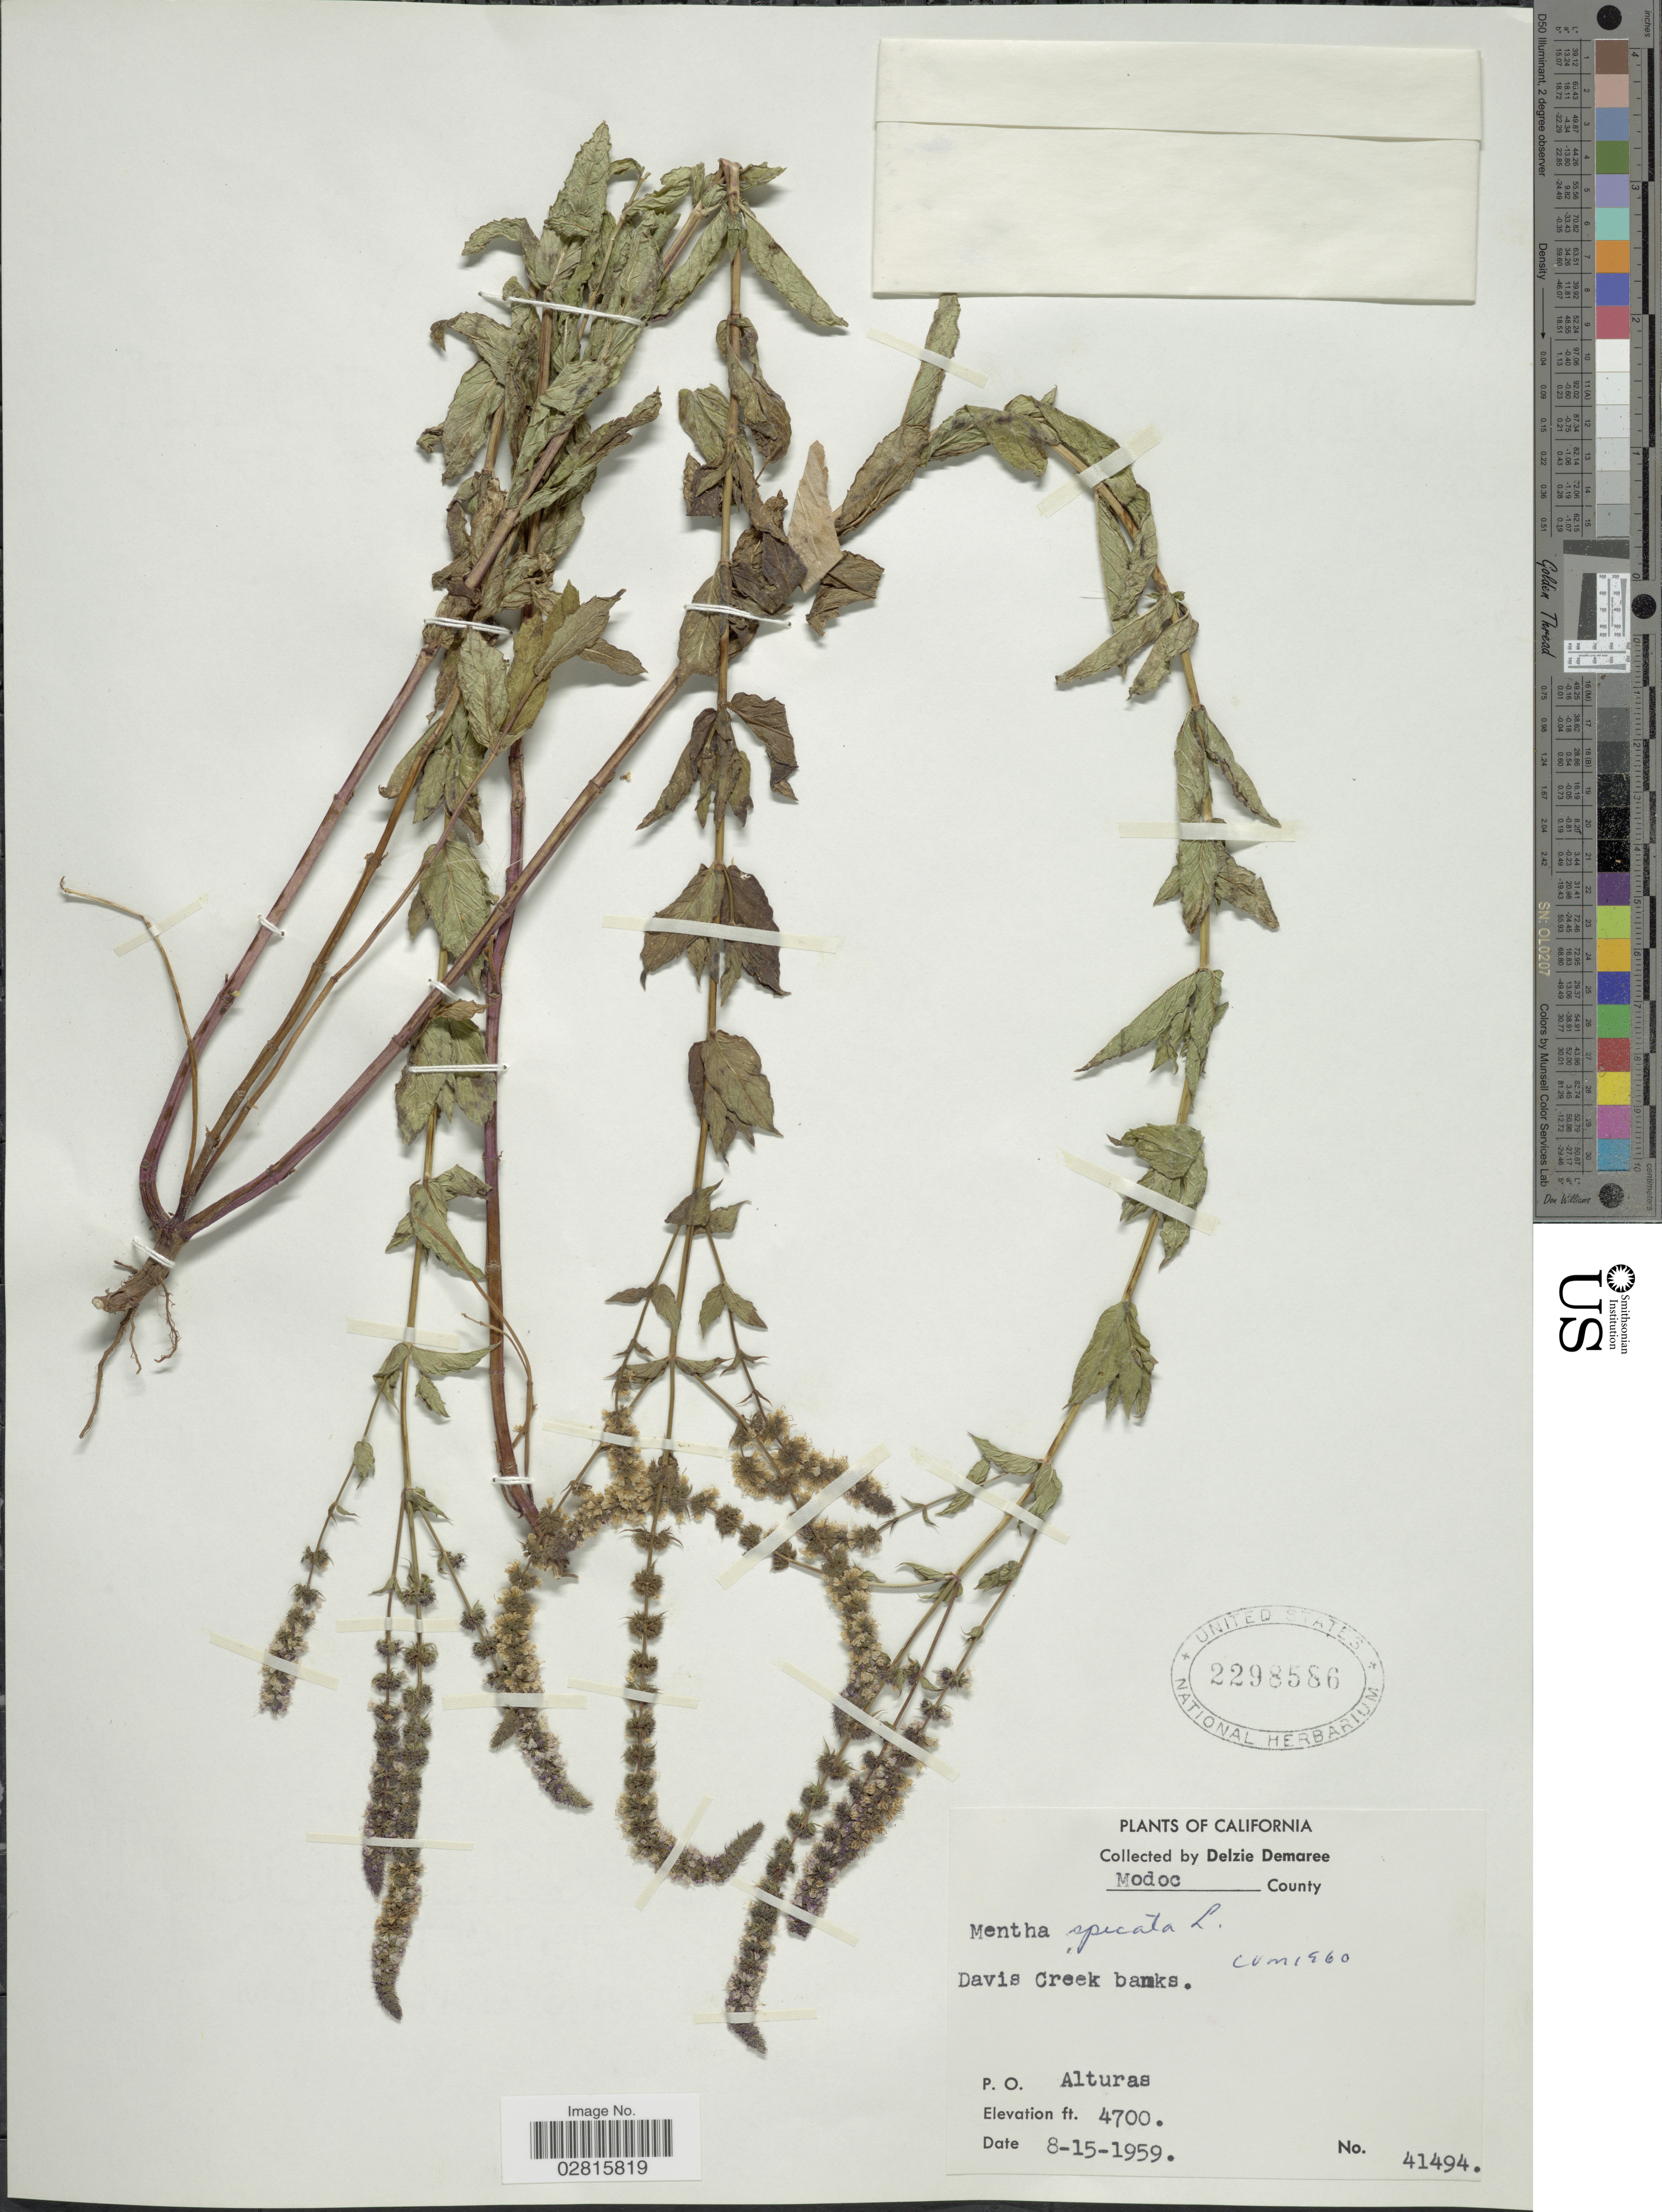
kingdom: Plantae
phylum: Tracheophyta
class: Magnoliopsida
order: Lamiales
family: Lamiaceae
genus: Mentha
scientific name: Mentha spicata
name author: L.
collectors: D. Demaree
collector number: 41494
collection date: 1959-08-15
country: United States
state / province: California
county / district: Modoc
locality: Modoc County. Davis Creek banks. P.O. Alturas.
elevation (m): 1433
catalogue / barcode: US 2298586